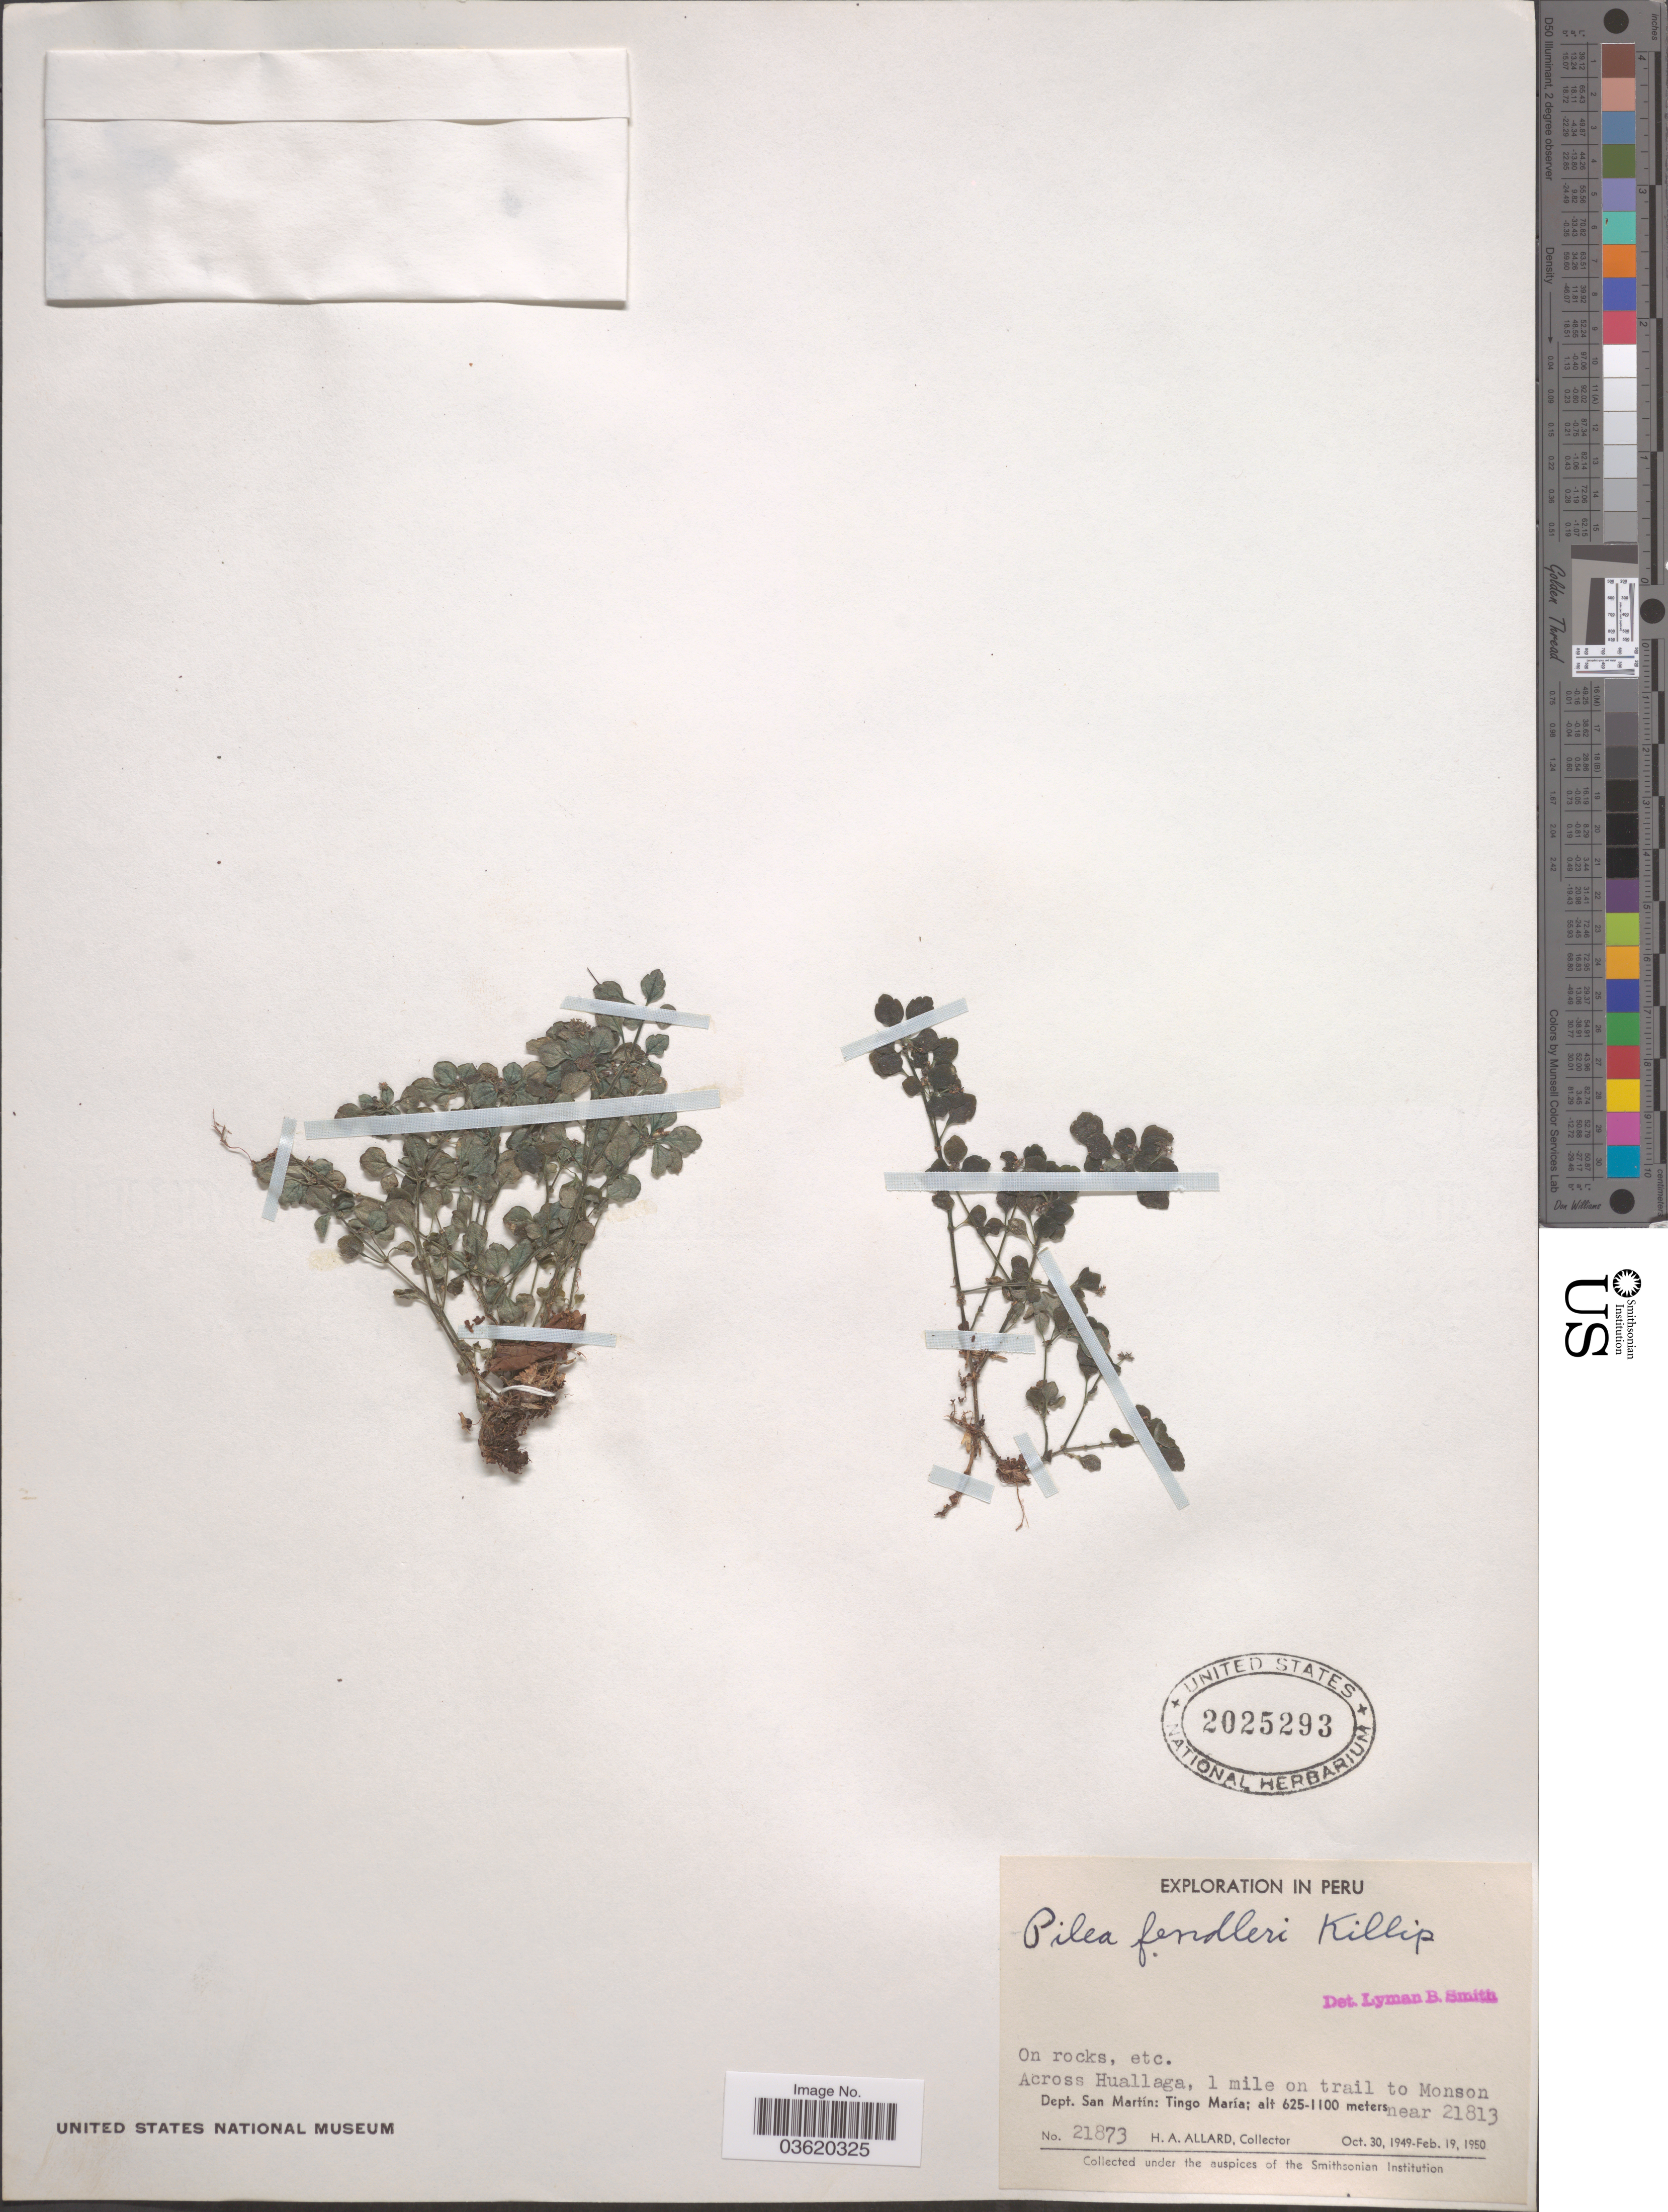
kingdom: Plantae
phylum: Tracheophyta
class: Magnoliopsida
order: Rosales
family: Urticaceae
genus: Pilea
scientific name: Pilea fendleri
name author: Killip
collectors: H. A. Allard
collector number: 21873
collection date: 1949-10-30/1950-02-19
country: Peru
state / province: San Martín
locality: Across Huallaga, 1 mile on trail to Monson near 21813. Dept. San Martín: Tingo María.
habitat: on rocks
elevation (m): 625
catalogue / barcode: US 2025293